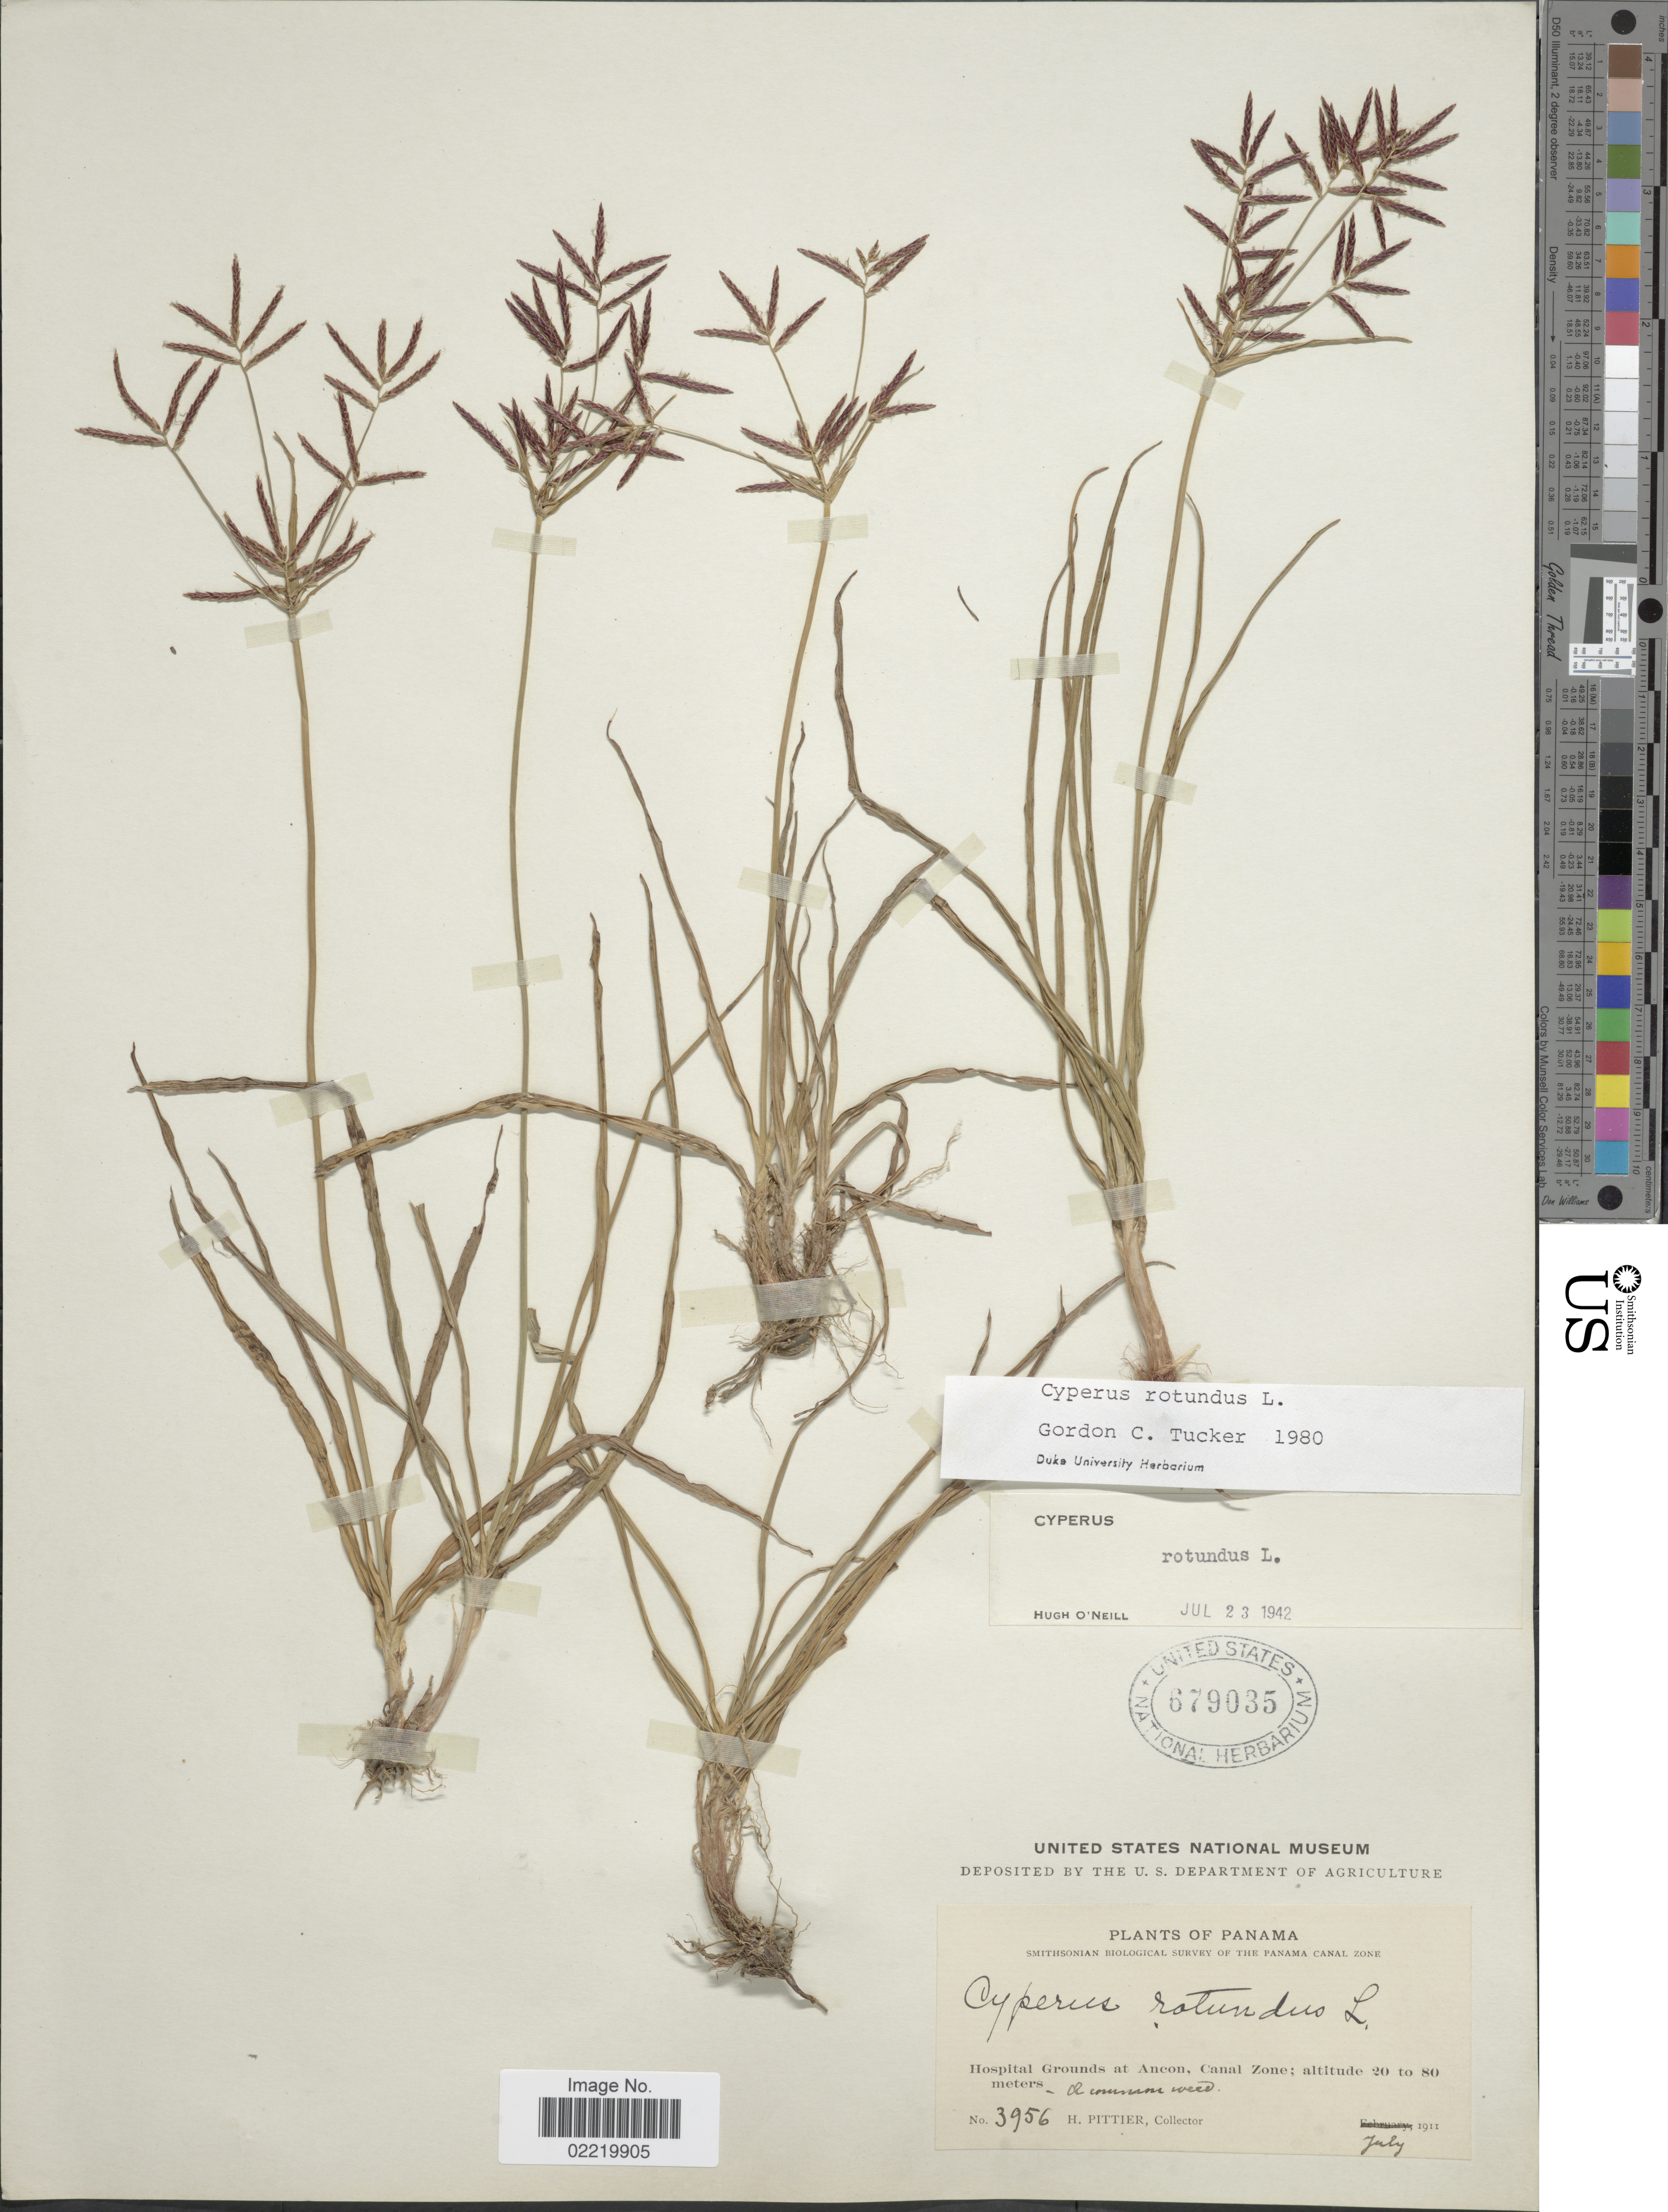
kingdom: Plantae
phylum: Tracheophyta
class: Liliopsida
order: Poales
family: Cyperaceae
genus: Cyperus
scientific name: Cyperus rotundus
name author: L.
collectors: H. F. Pittier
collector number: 3956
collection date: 1911-07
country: Panama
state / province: Colón / Panamá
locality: Hospital Grounds at Ancon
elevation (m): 20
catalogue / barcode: US 679035